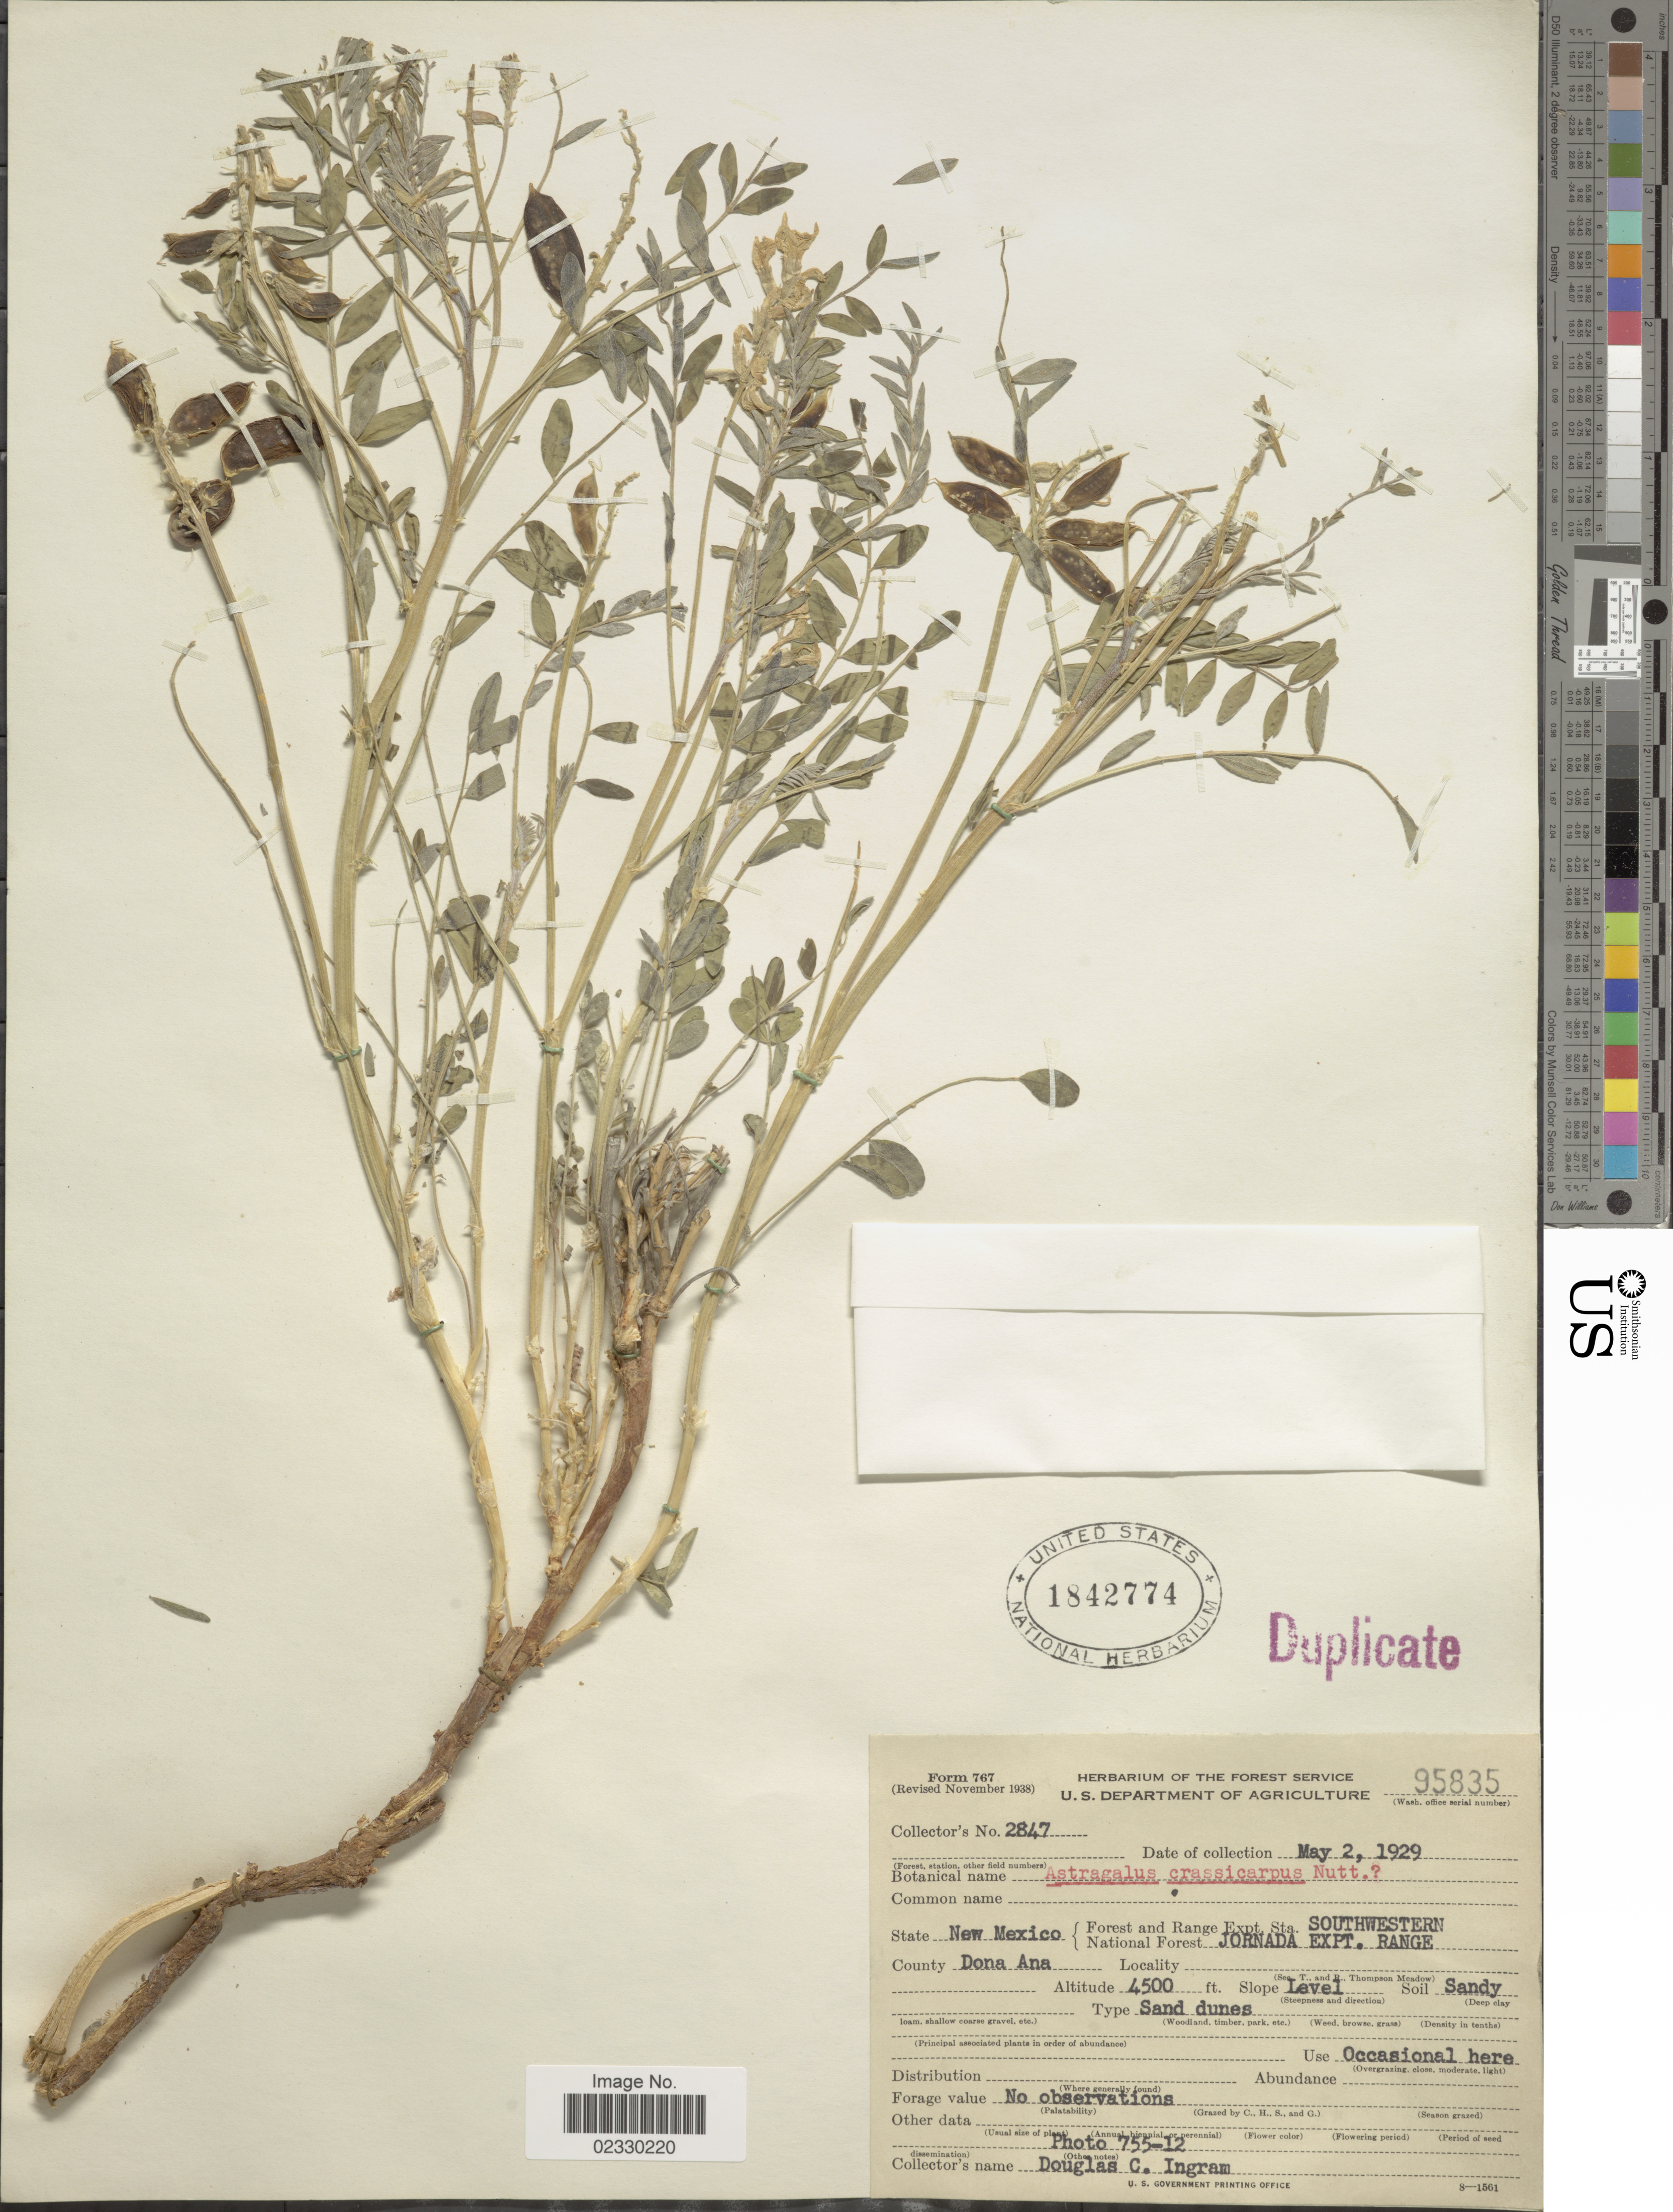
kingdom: Plantae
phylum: Tracheophyta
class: Magnoliopsida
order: Fabales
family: Fabaceae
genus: Astragalus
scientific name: Astragalus crassicarpus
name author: Nutt.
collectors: D. C. Ingram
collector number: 2847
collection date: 1929-05-02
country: United States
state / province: New Mexico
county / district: Dona Ana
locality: Southwestern Joranda Expt. Range,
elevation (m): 1372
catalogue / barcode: US 1842774